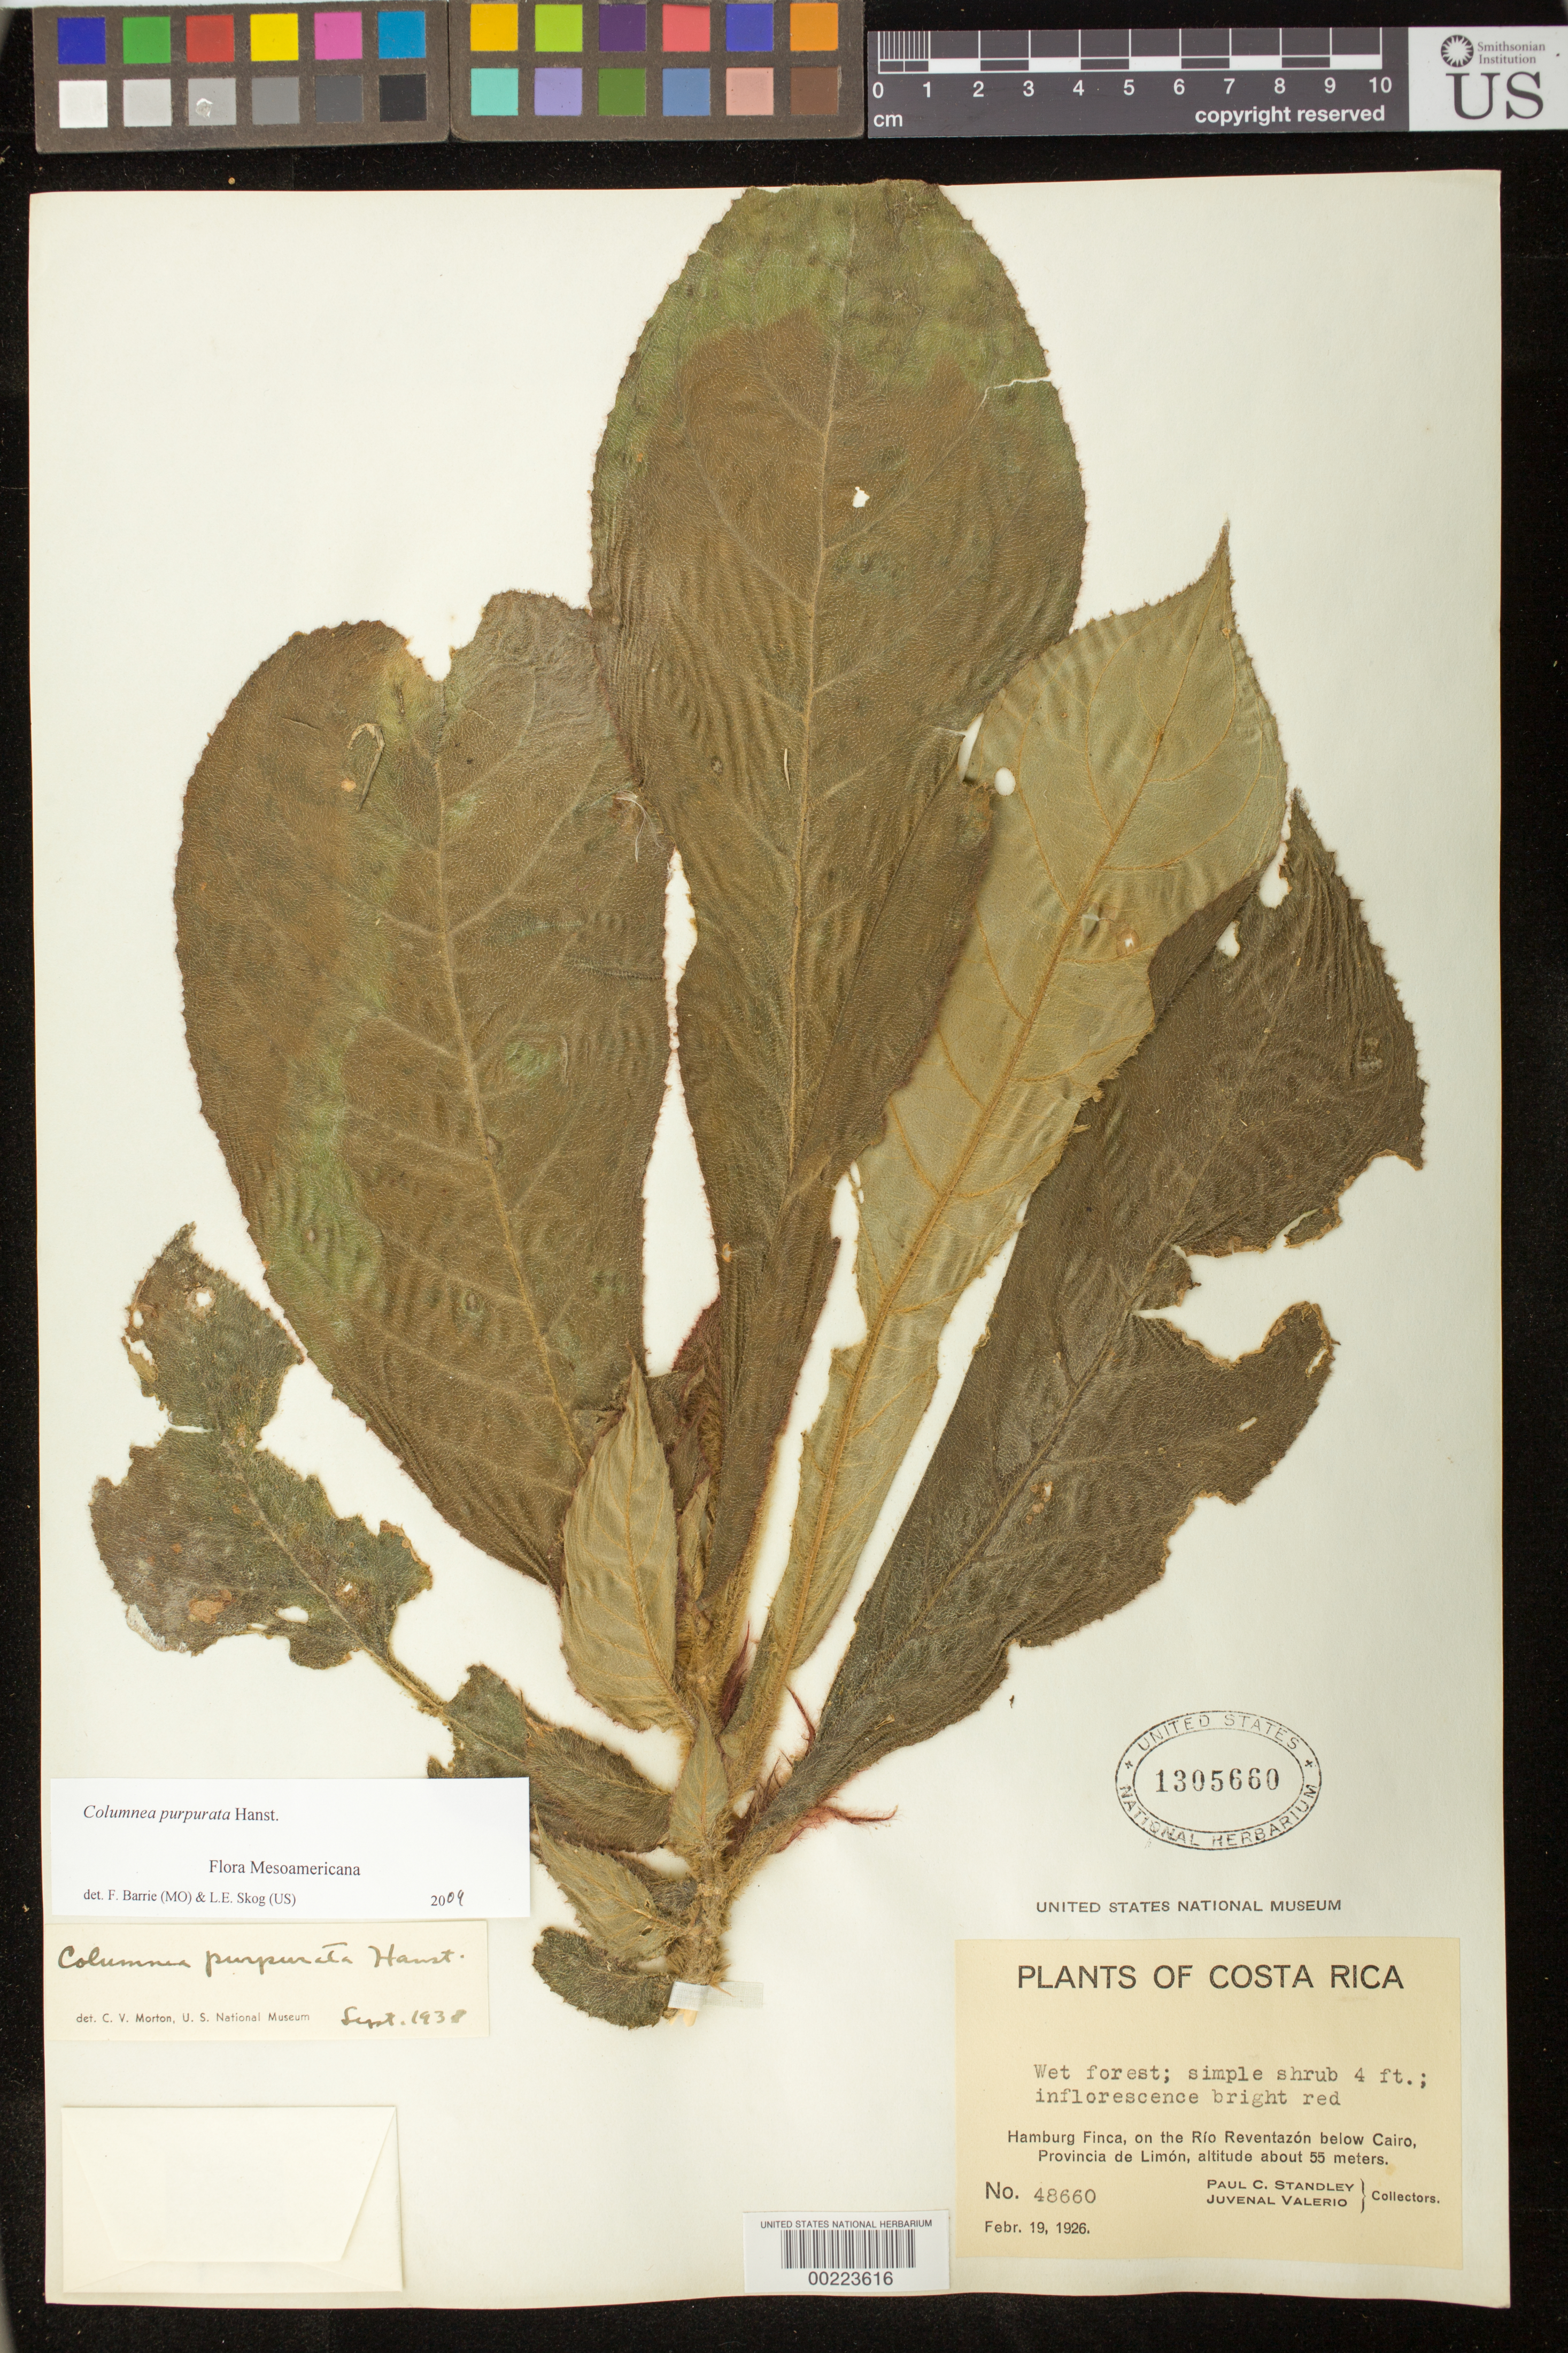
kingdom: Plantae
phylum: Tracheophyta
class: Magnoliopsida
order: Lamiales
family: Gesneriaceae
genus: Columnea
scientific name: Columnea purpurata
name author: Hanst.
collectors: P. C. Standley & J. Valerio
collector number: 48660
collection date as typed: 19 Feb 1926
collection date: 1926-02-19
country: Costa Rica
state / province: Limón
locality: Hamburg Finca, on the Rio Reventazon below Cairo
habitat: Wet forest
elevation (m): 55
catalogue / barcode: US 1305660